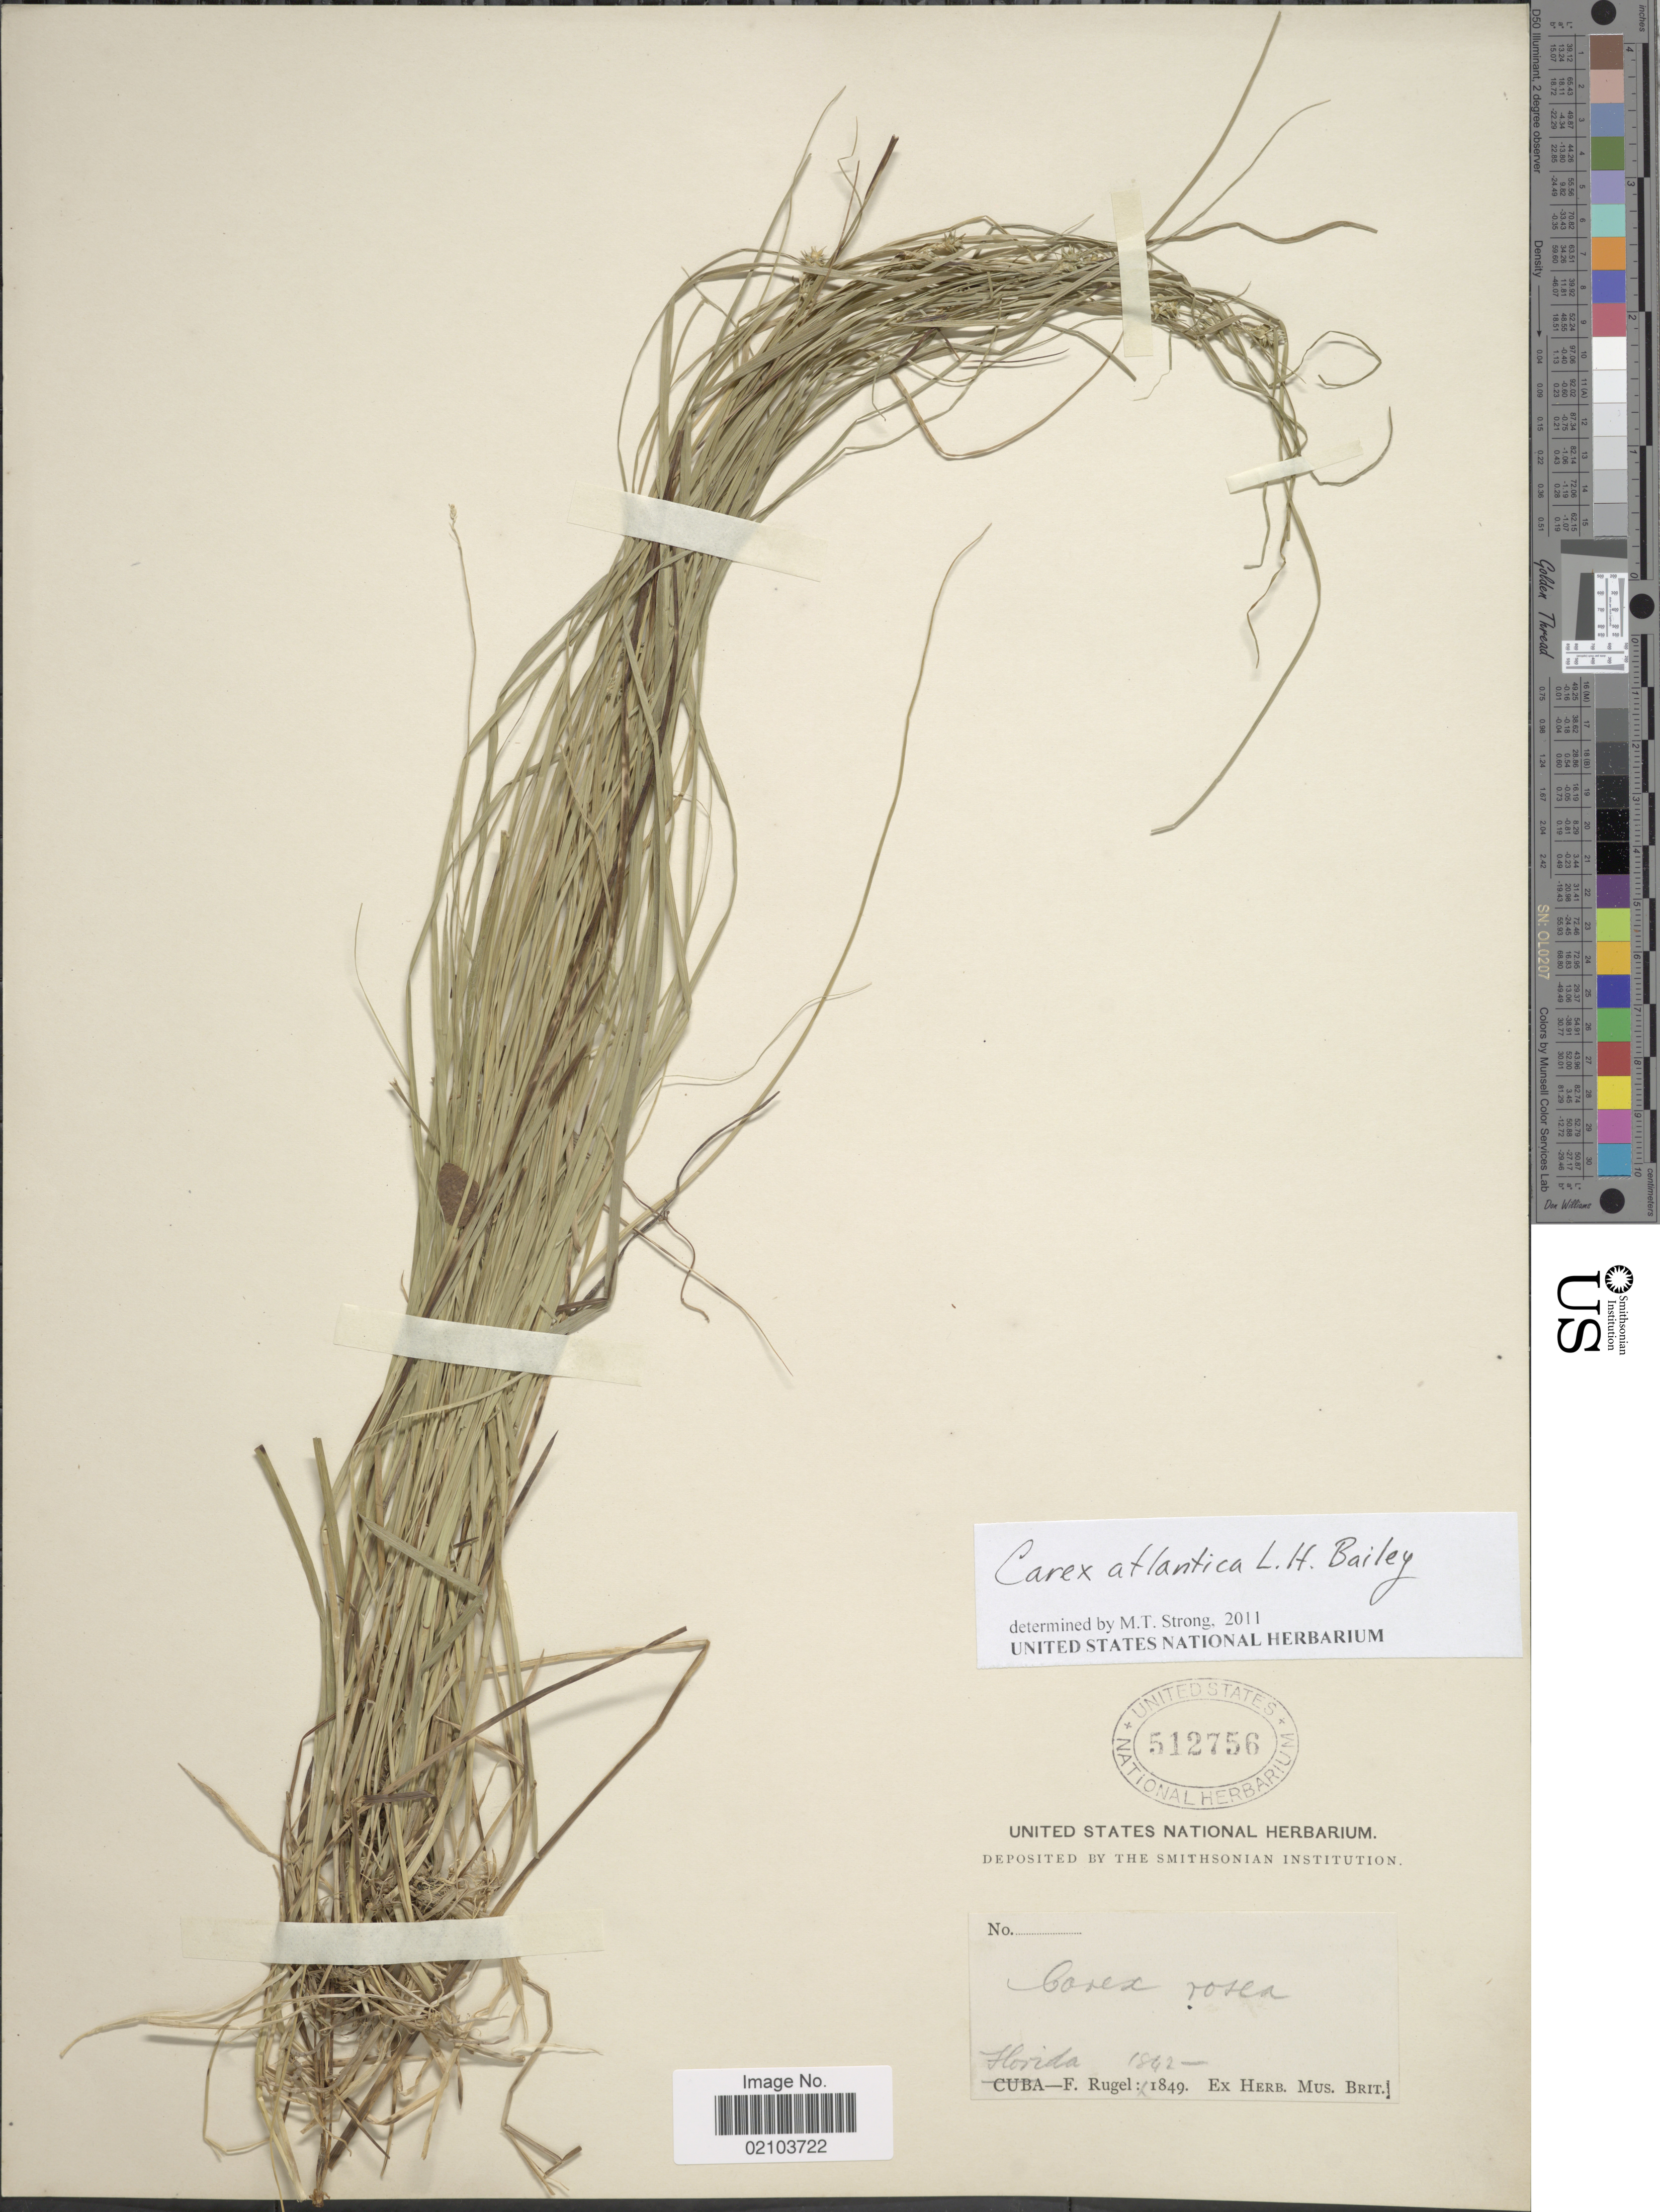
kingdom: Plantae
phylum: Tracheophyta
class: Liliopsida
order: Poales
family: Cyperaceae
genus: Carex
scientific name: Carex atlantica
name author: L.H. Bailey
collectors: F. Rugel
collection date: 1842/1849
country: United States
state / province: Florida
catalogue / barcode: US 512756